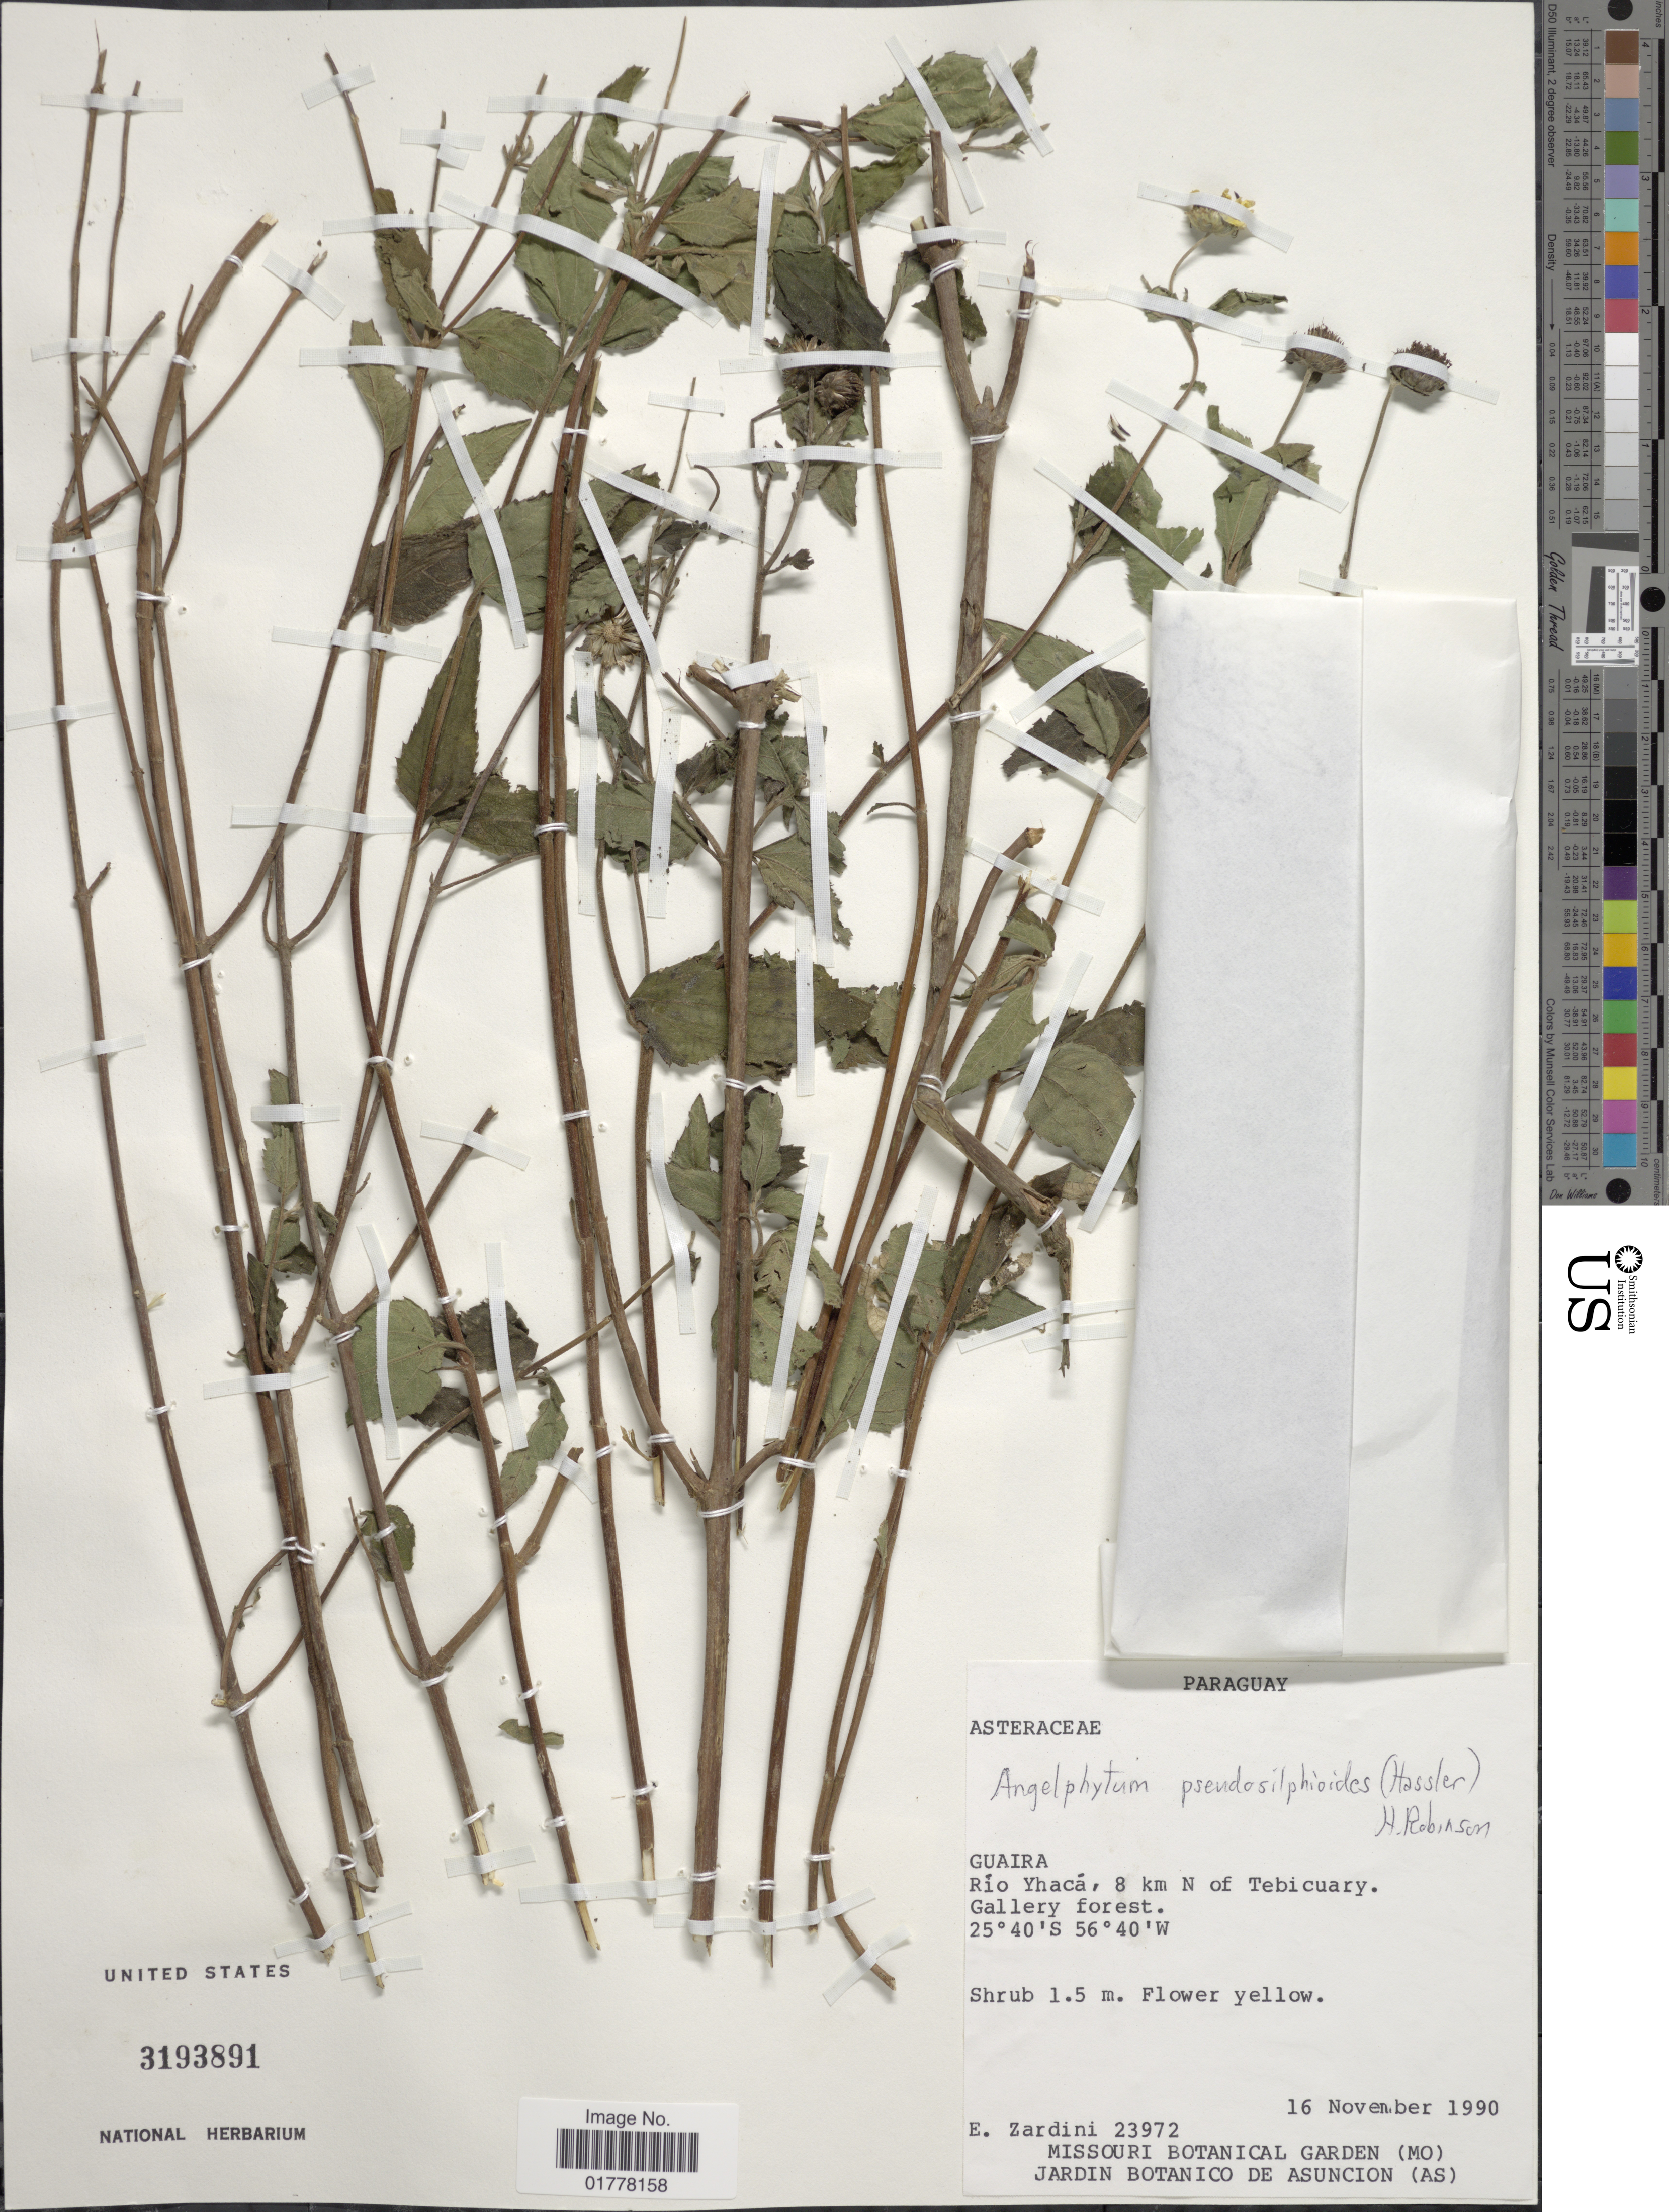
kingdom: Plantae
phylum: Tracheophyta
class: Magnoliopsida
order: Asterales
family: Asteraceae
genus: Angelphytum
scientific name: Angelphytum pseudosilphoides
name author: (Hassl.) H. Rob.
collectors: E. M. Zardini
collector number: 23972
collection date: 1990-11-16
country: Paraguay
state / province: Guaira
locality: Guaira. Río Yhacá, 8 km N of Tebicuary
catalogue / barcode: US 3193891